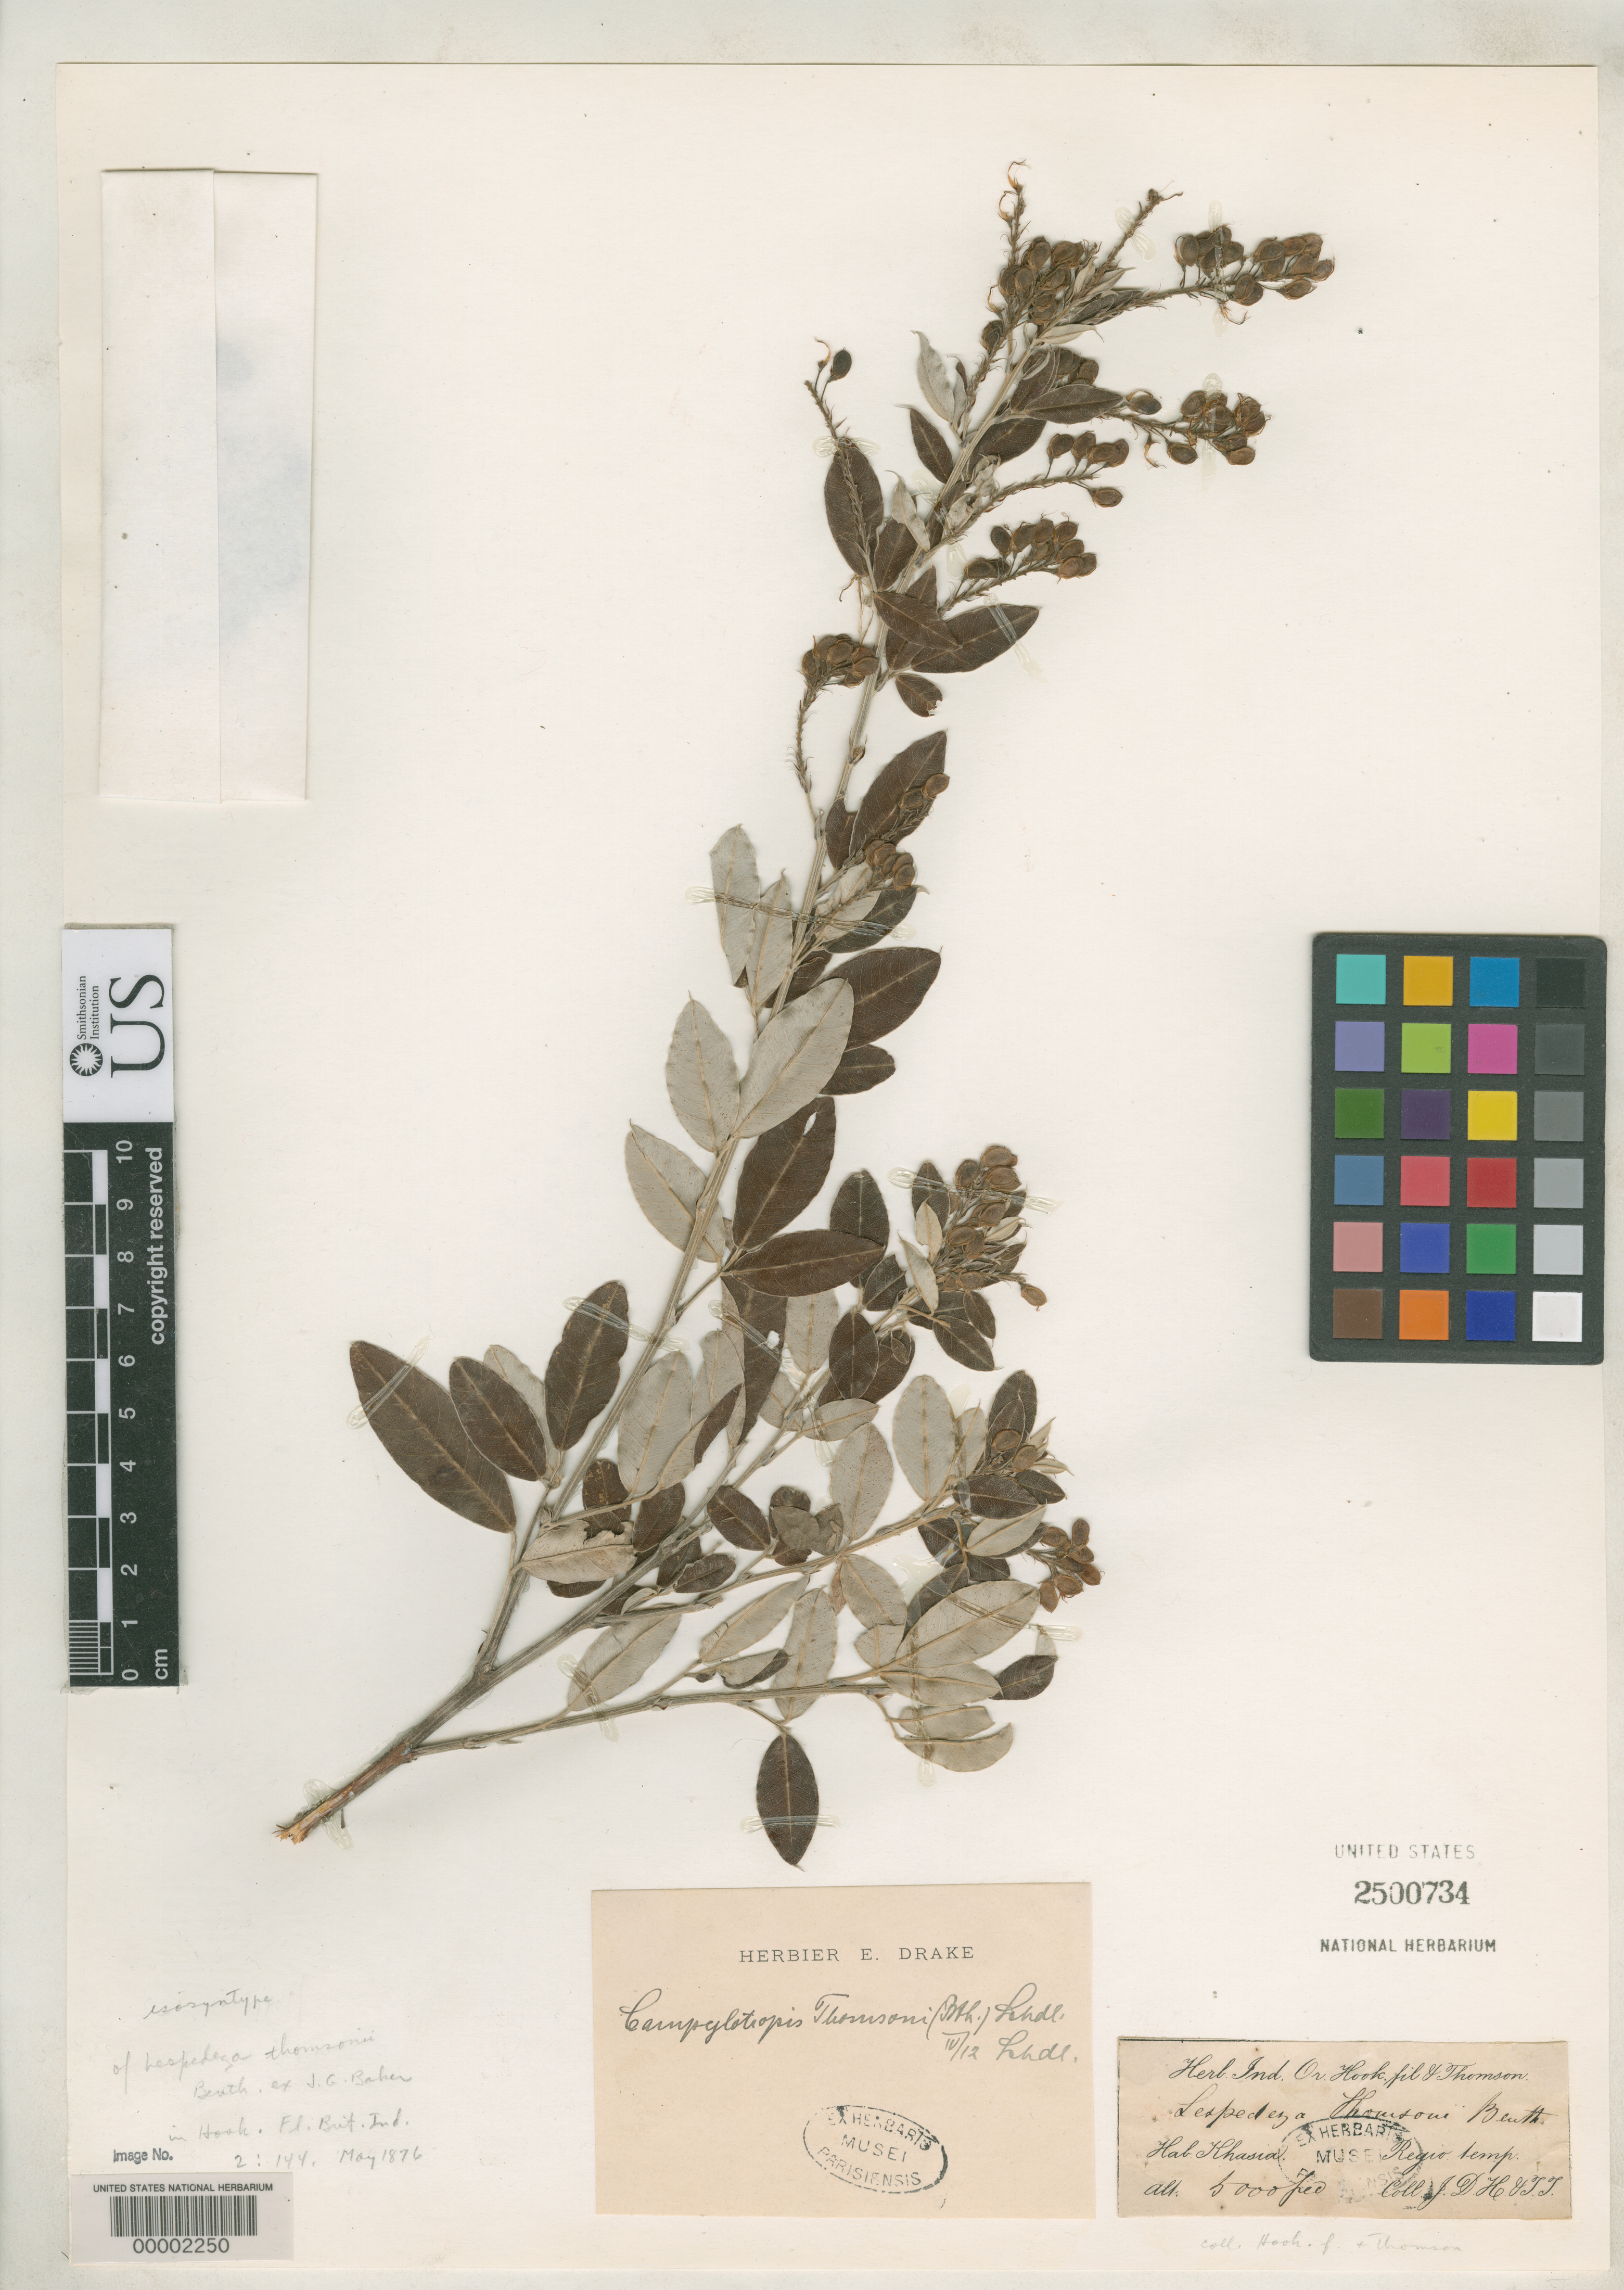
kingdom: Plantae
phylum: Tracheophyta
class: Magnoliopsida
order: Fabales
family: Fabaceae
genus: Lespedeza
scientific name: Lespedeza thomsoni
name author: Benth. ex Baker in Hook. f.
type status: Isosyntype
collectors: J. D. Hooker & T. Thompson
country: India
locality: Khasia.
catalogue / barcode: US 2500734